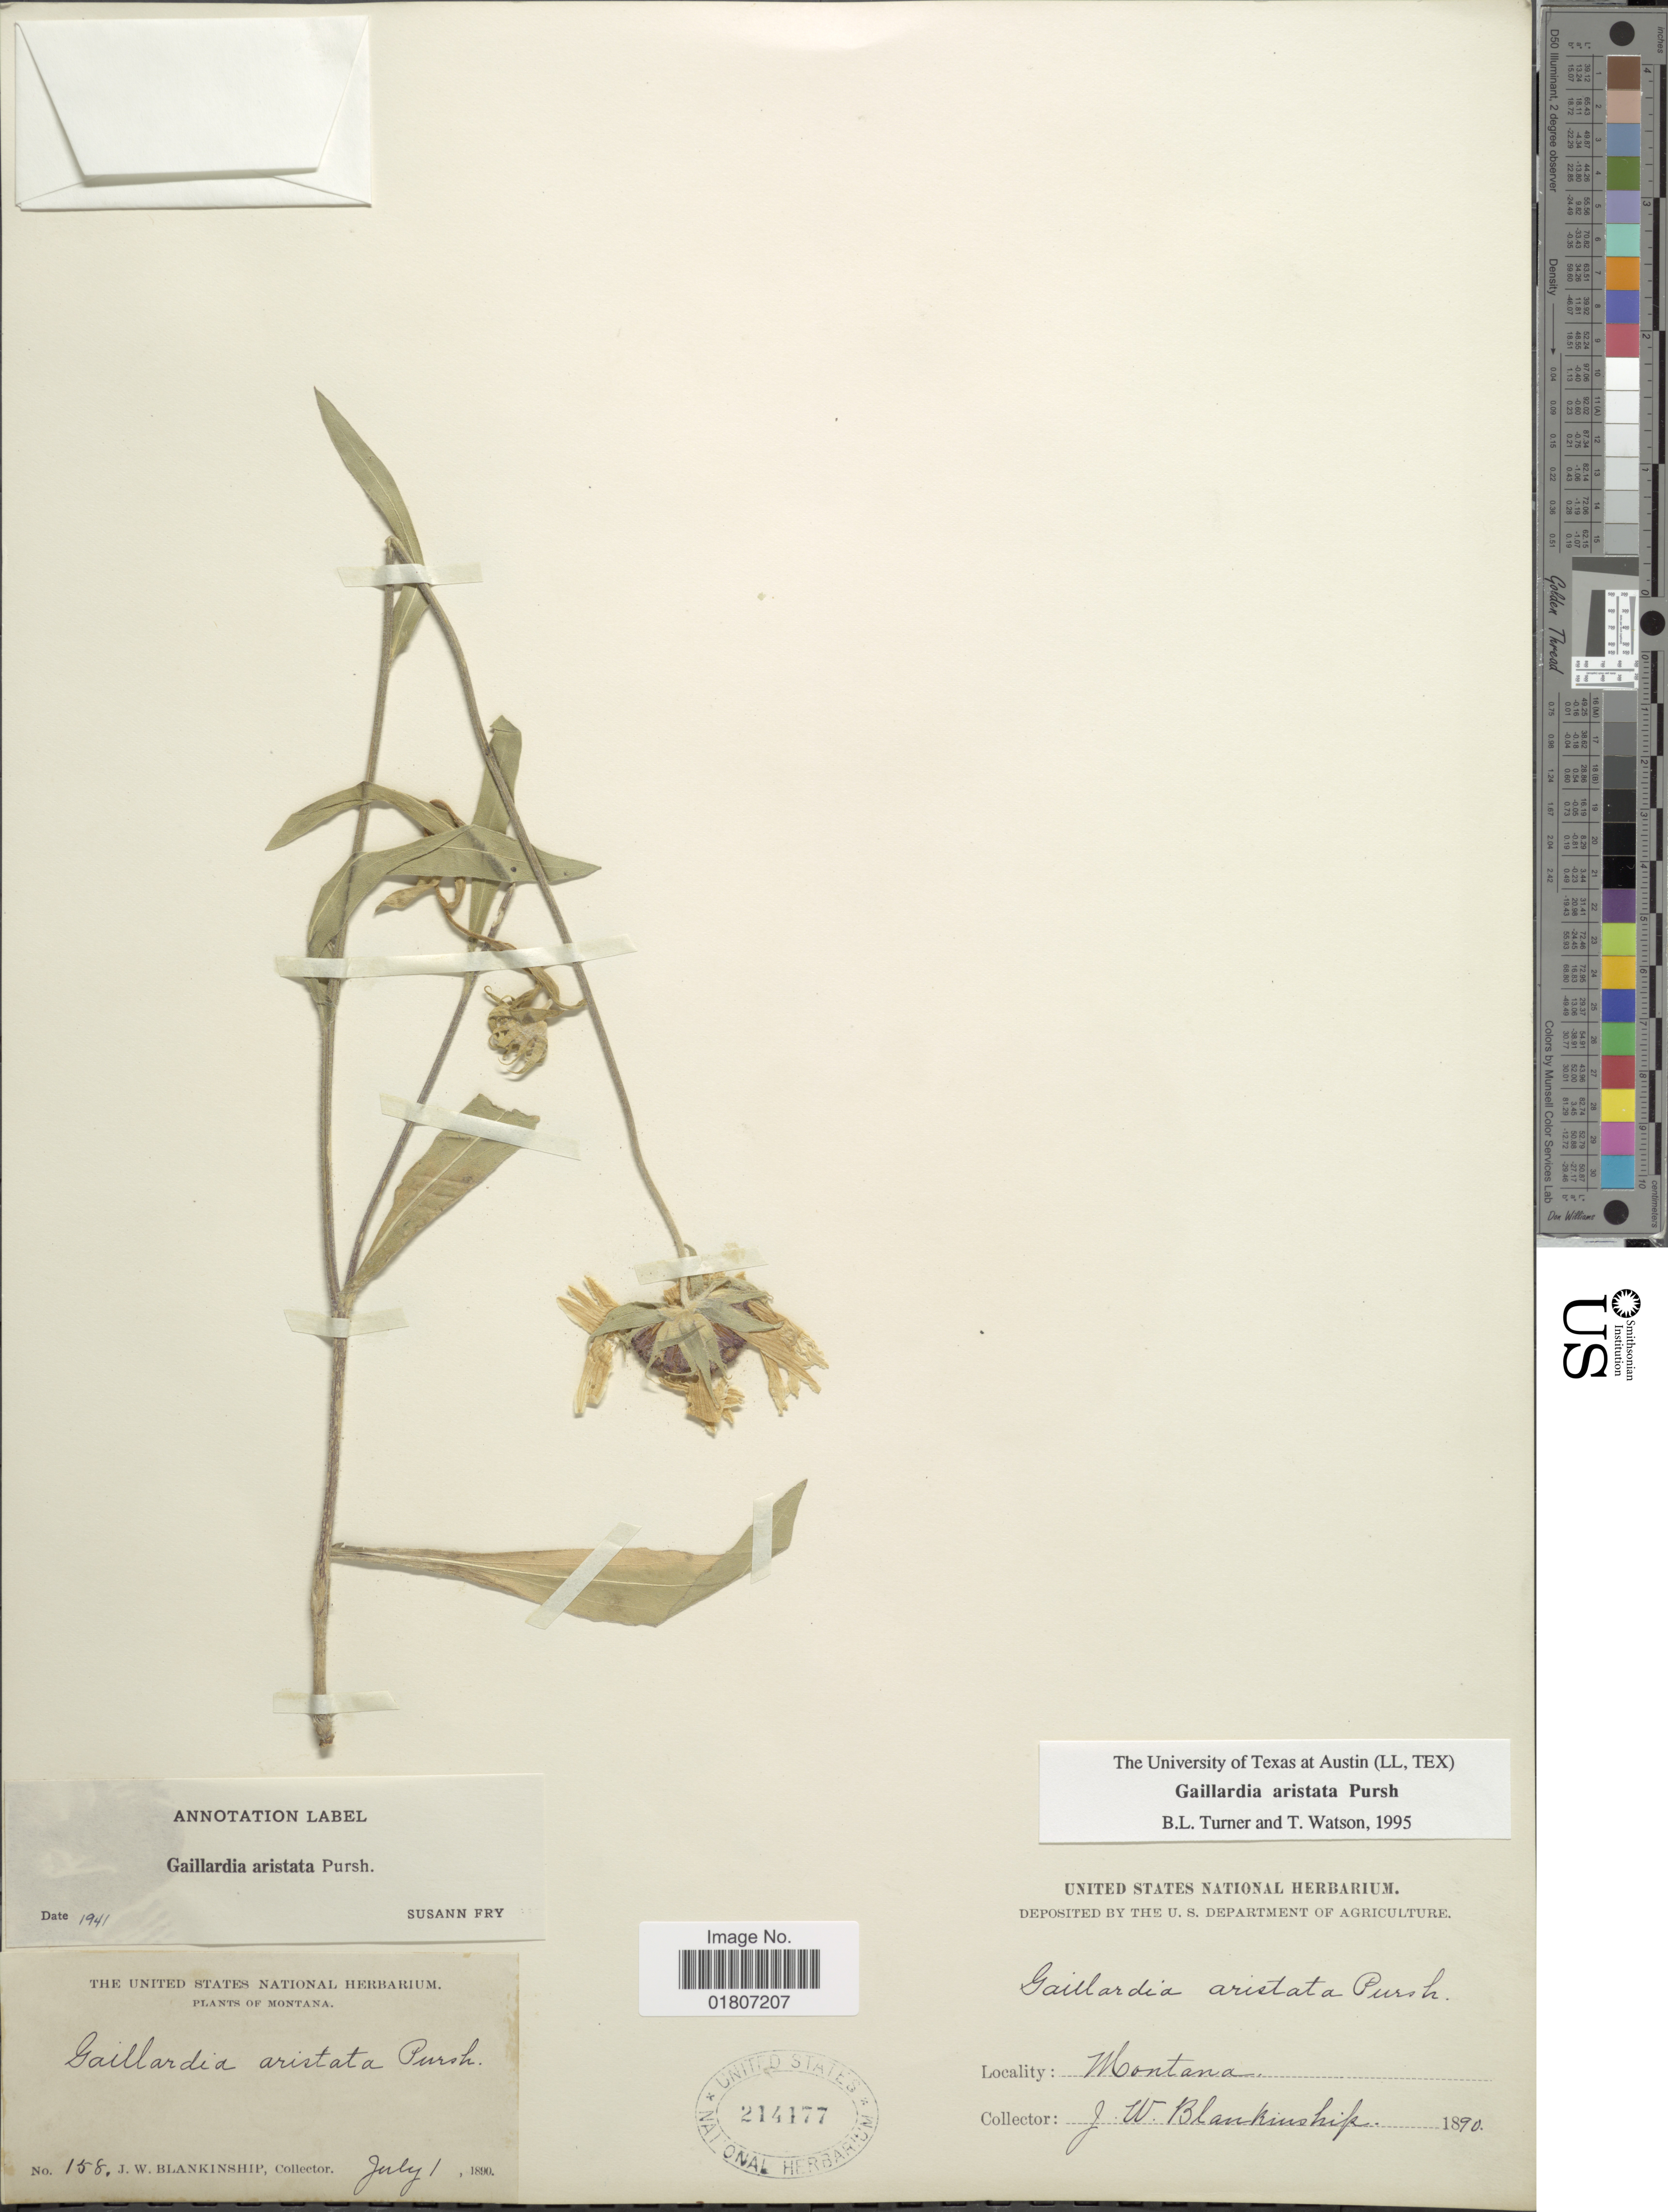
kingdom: Plantae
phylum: Tracheophyta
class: Magnoliopsida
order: Asterales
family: Asteraceae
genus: Gaillardia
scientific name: Gaillardia aristata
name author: Pursh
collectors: J. W. Blankinship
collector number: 258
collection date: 1890-07-01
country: United States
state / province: Montana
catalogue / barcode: US 214177